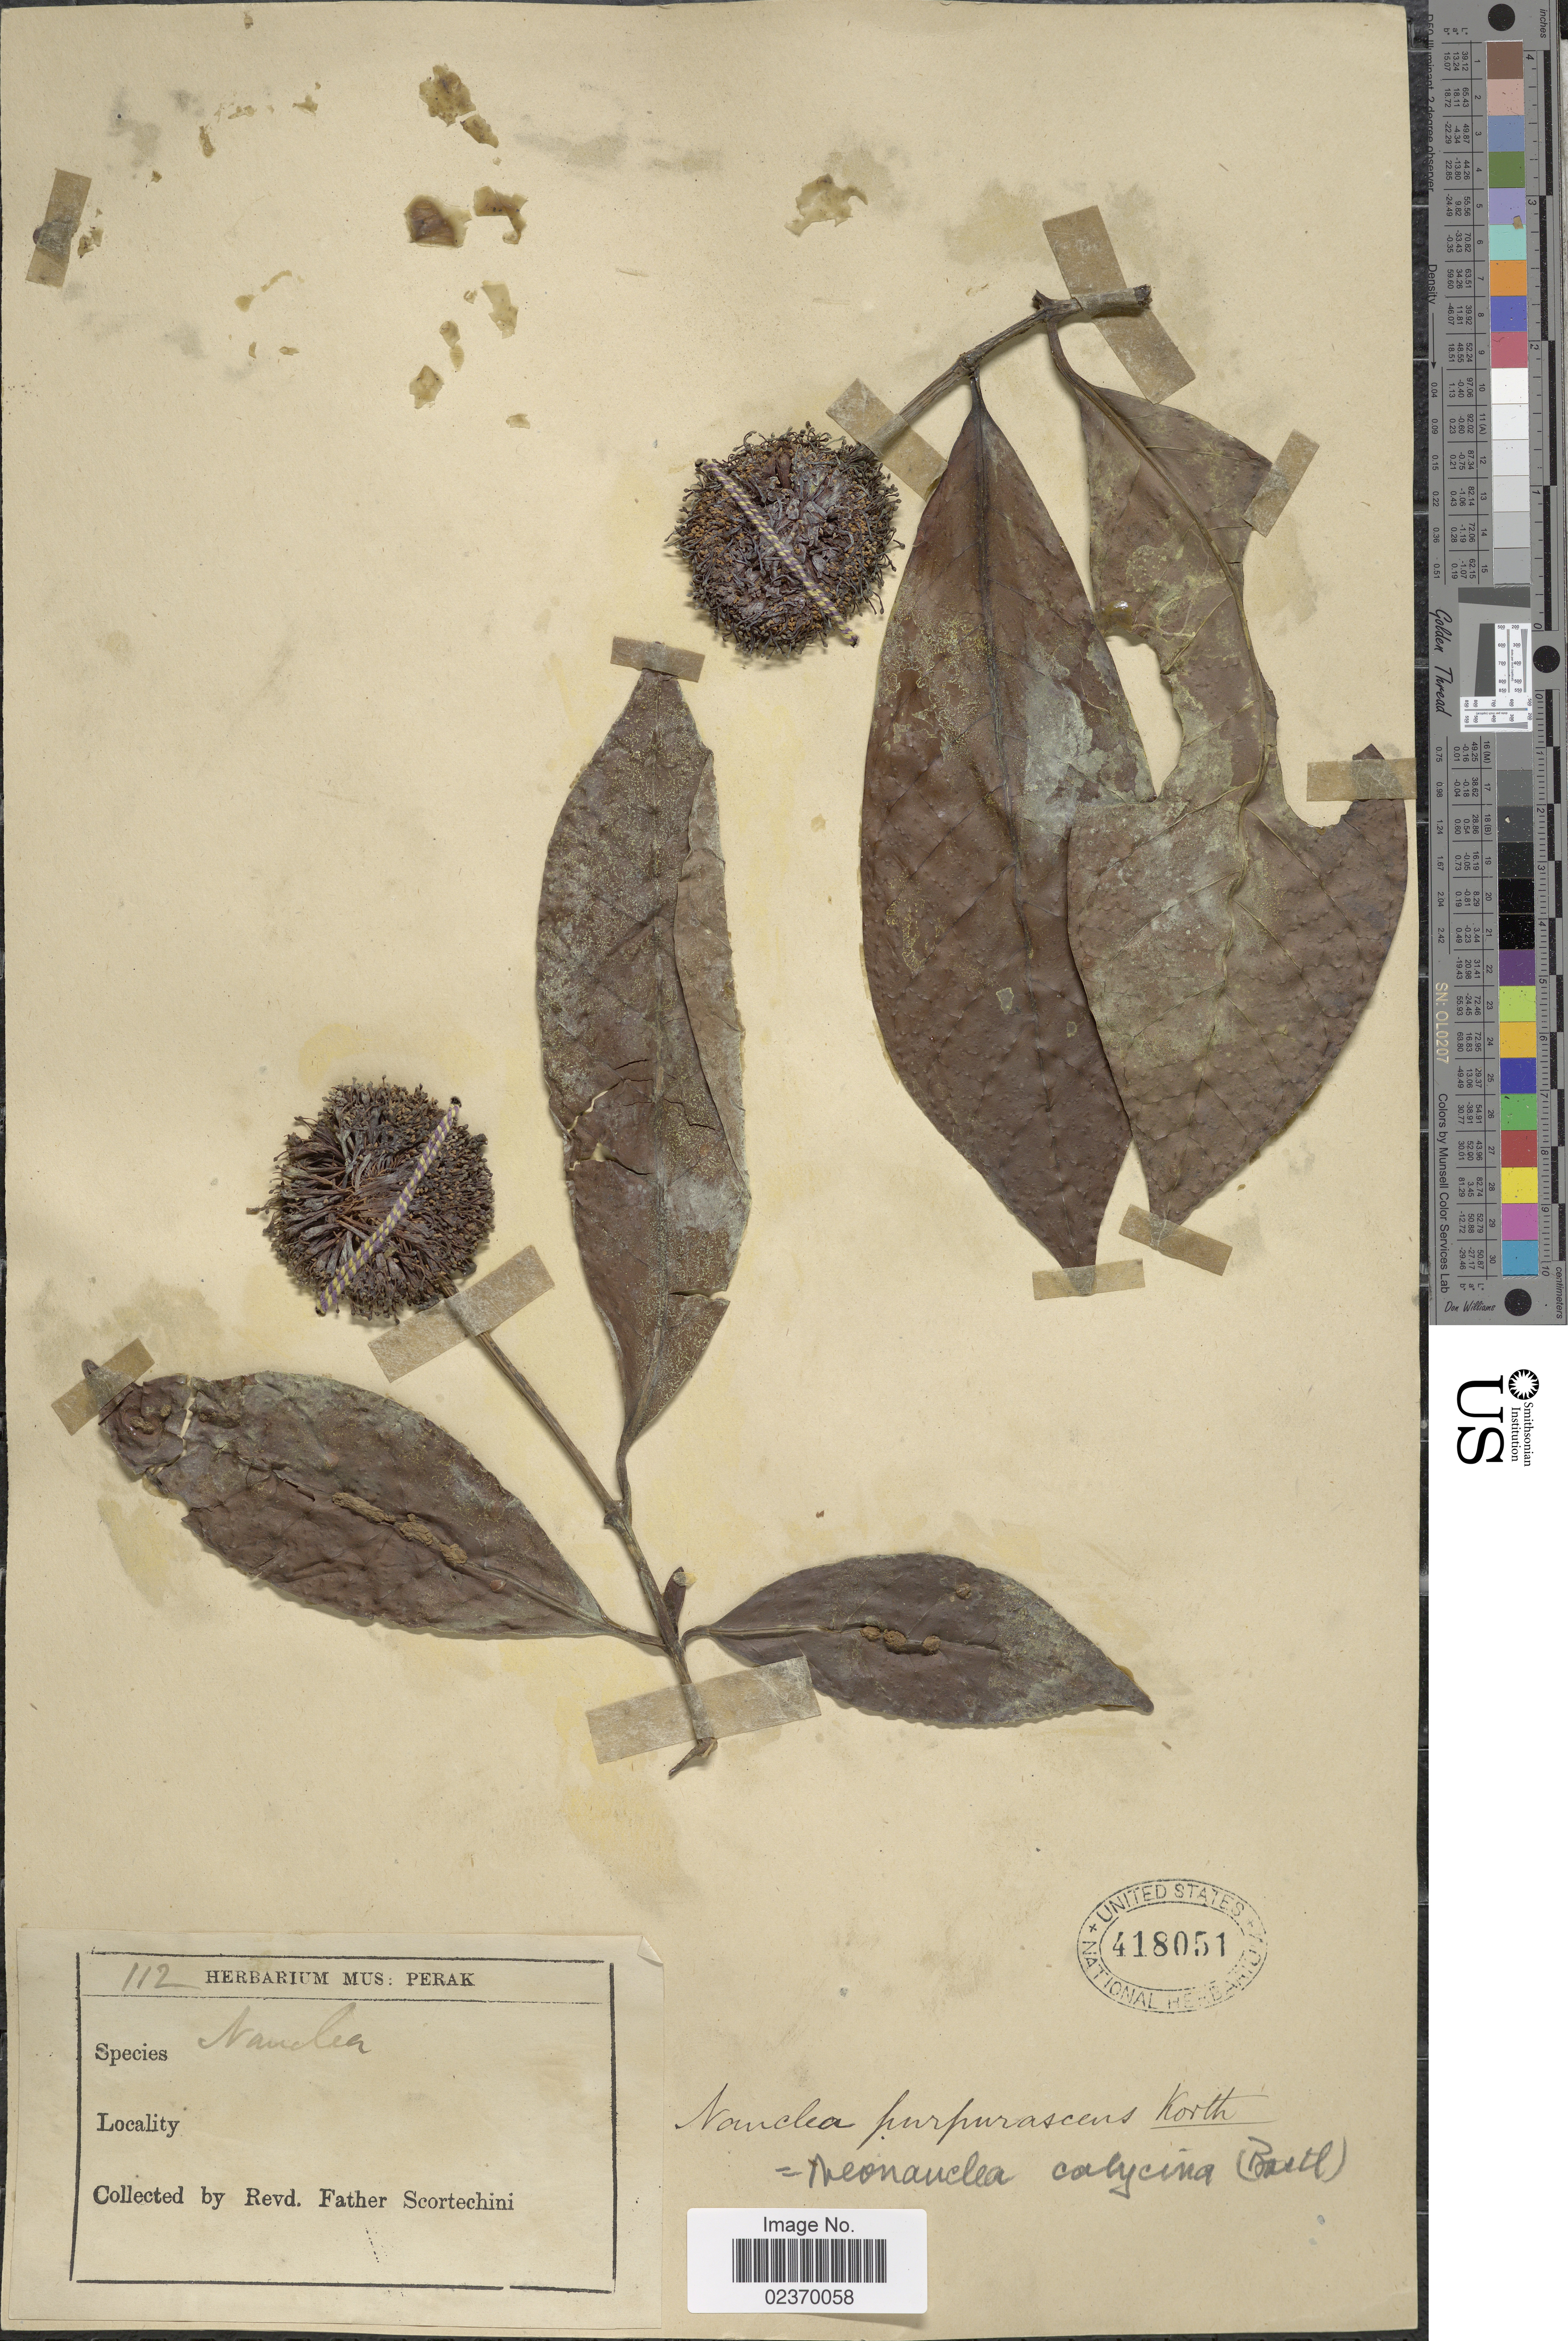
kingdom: Plantae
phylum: Tracheophyta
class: Magnoliopsida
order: Gentianales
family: Rubiaceae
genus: Neonauclea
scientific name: Neonauclea calycina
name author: (Bartl. ex DC.) Merr.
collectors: Fr. Scortechini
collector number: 112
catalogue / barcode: US 418051